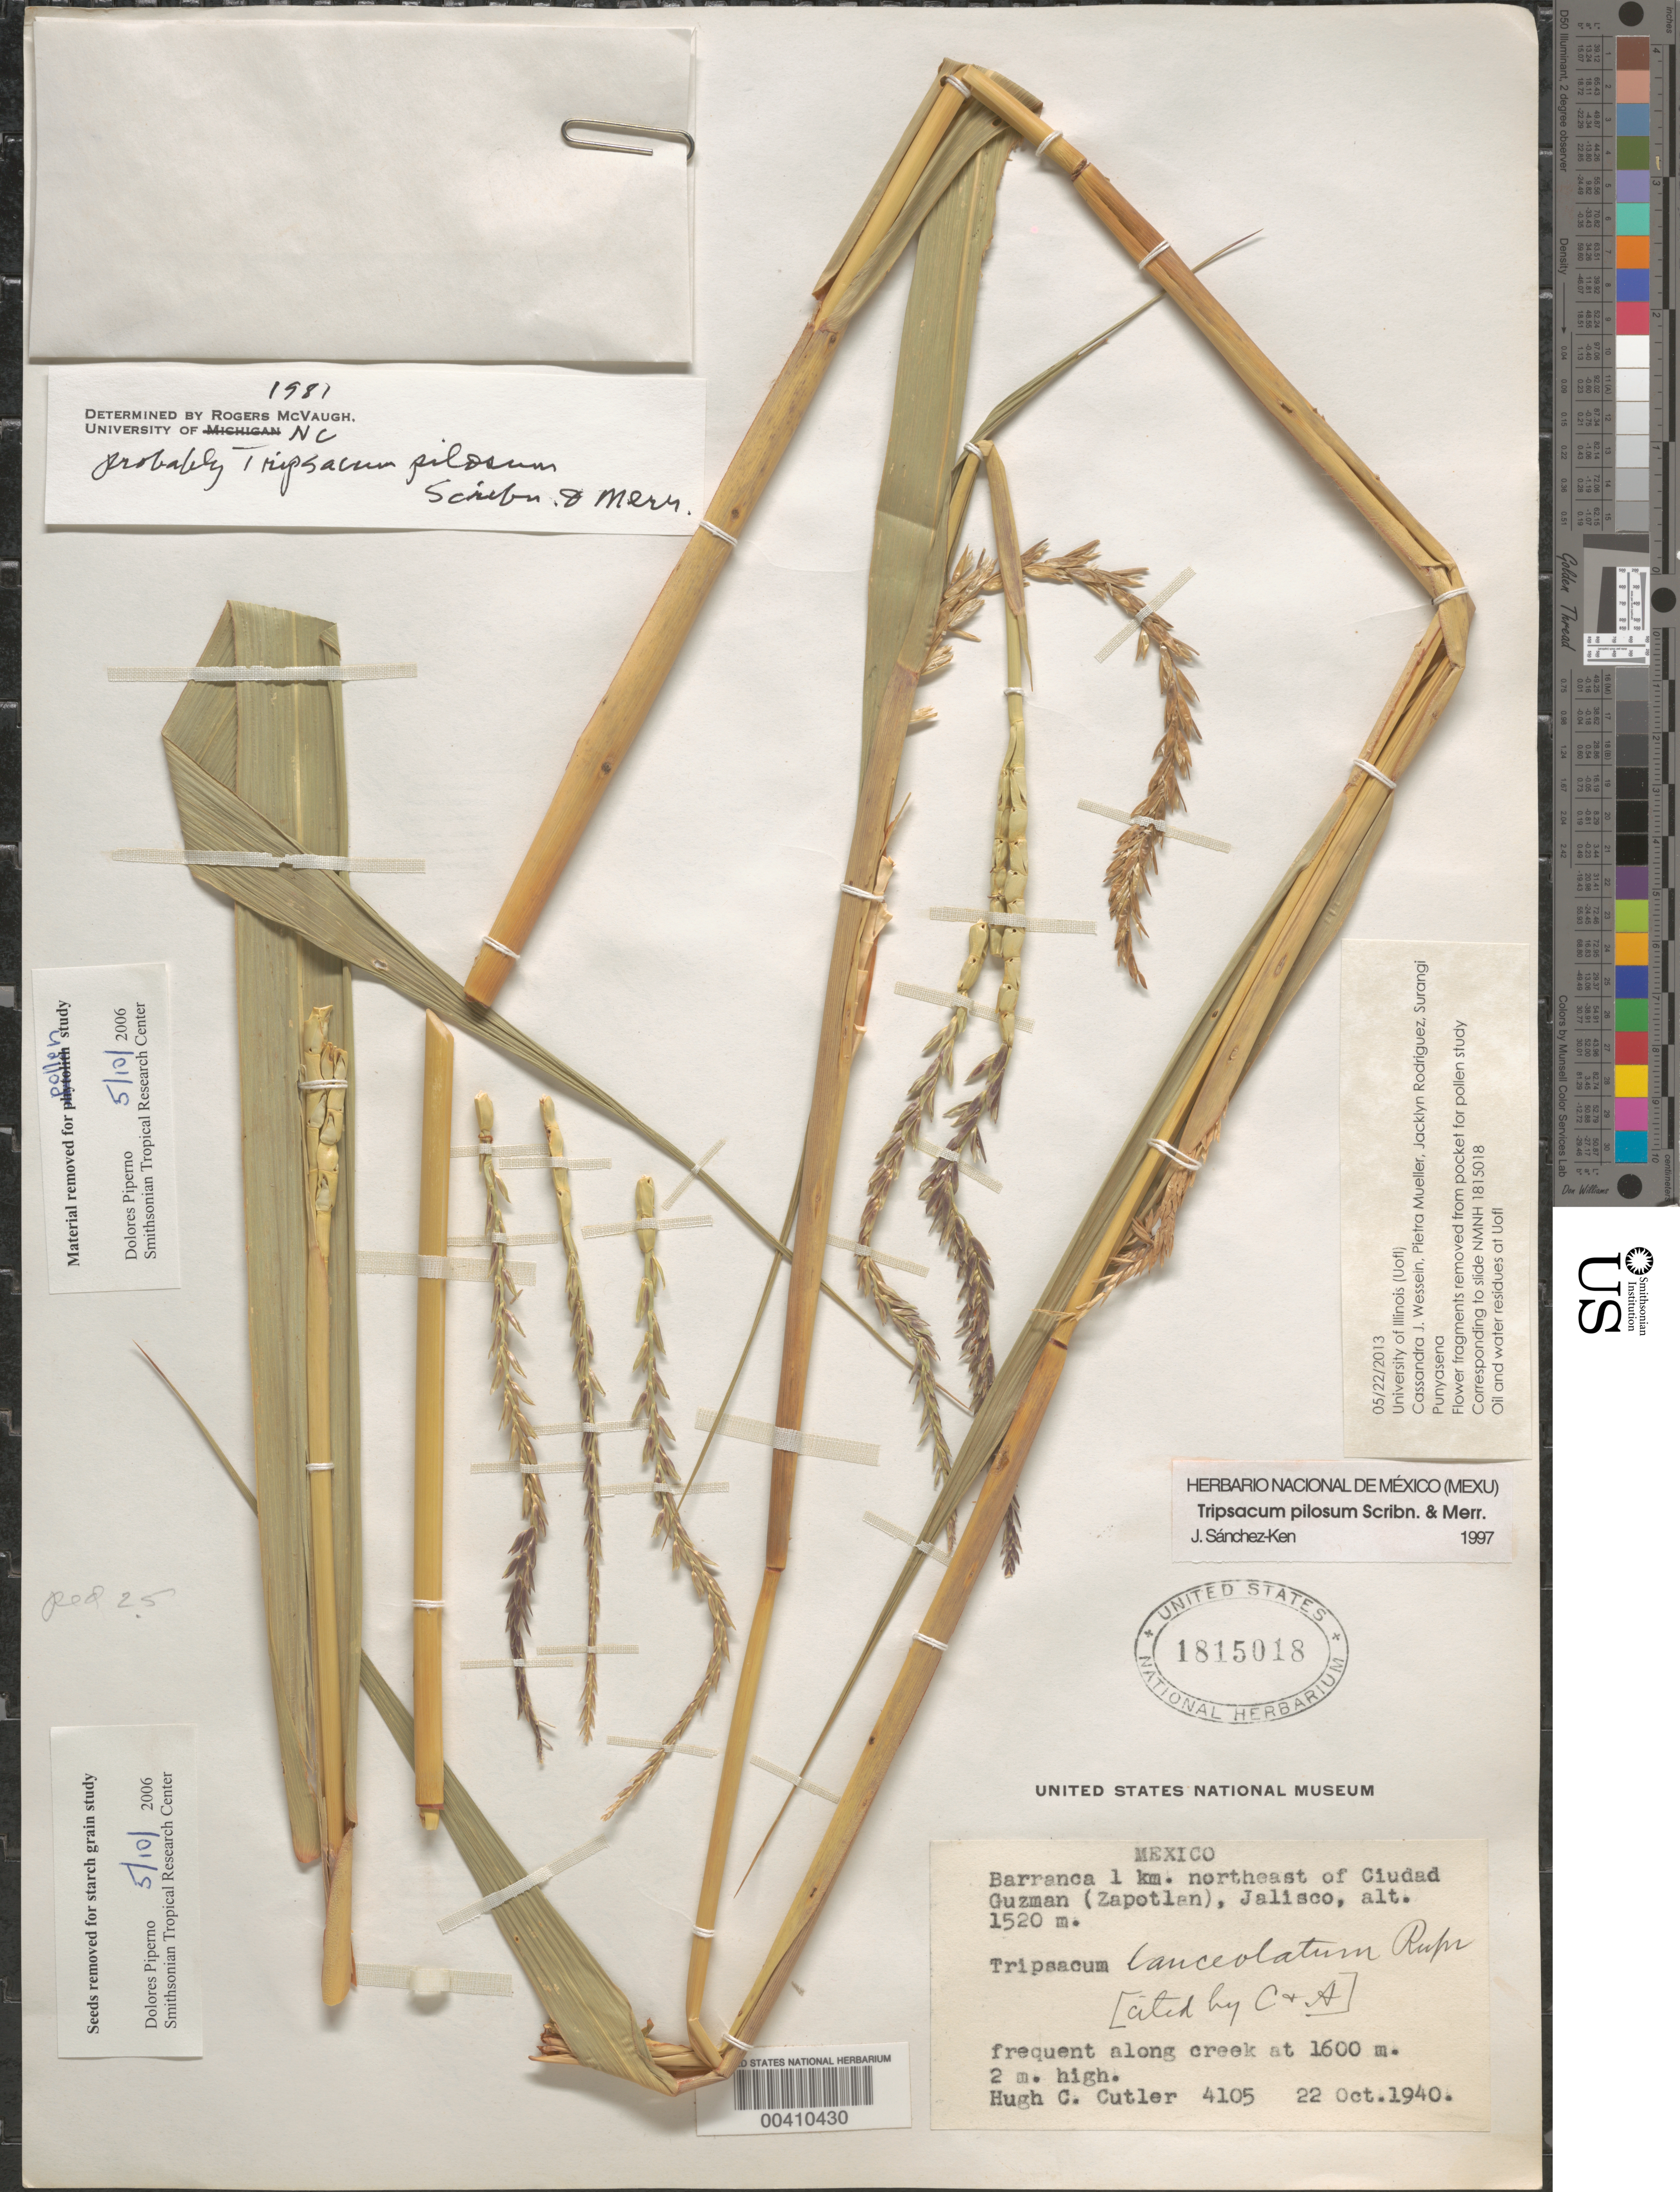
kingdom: Plantae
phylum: Tracheophyta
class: Liliopsida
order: Poales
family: Poaceae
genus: Tripsacum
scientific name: Tripsacum pilosum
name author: Scribn. & Merr.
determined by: Sánchez-Ken, J. G.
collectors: H. C. Cutler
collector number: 4105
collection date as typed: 22 Oct 1940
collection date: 1940-10-22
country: Mexico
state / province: Jalisco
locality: Barranca 1 km NE of Ciudad Guzman (Zapotlan)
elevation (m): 1520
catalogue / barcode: US 1815018